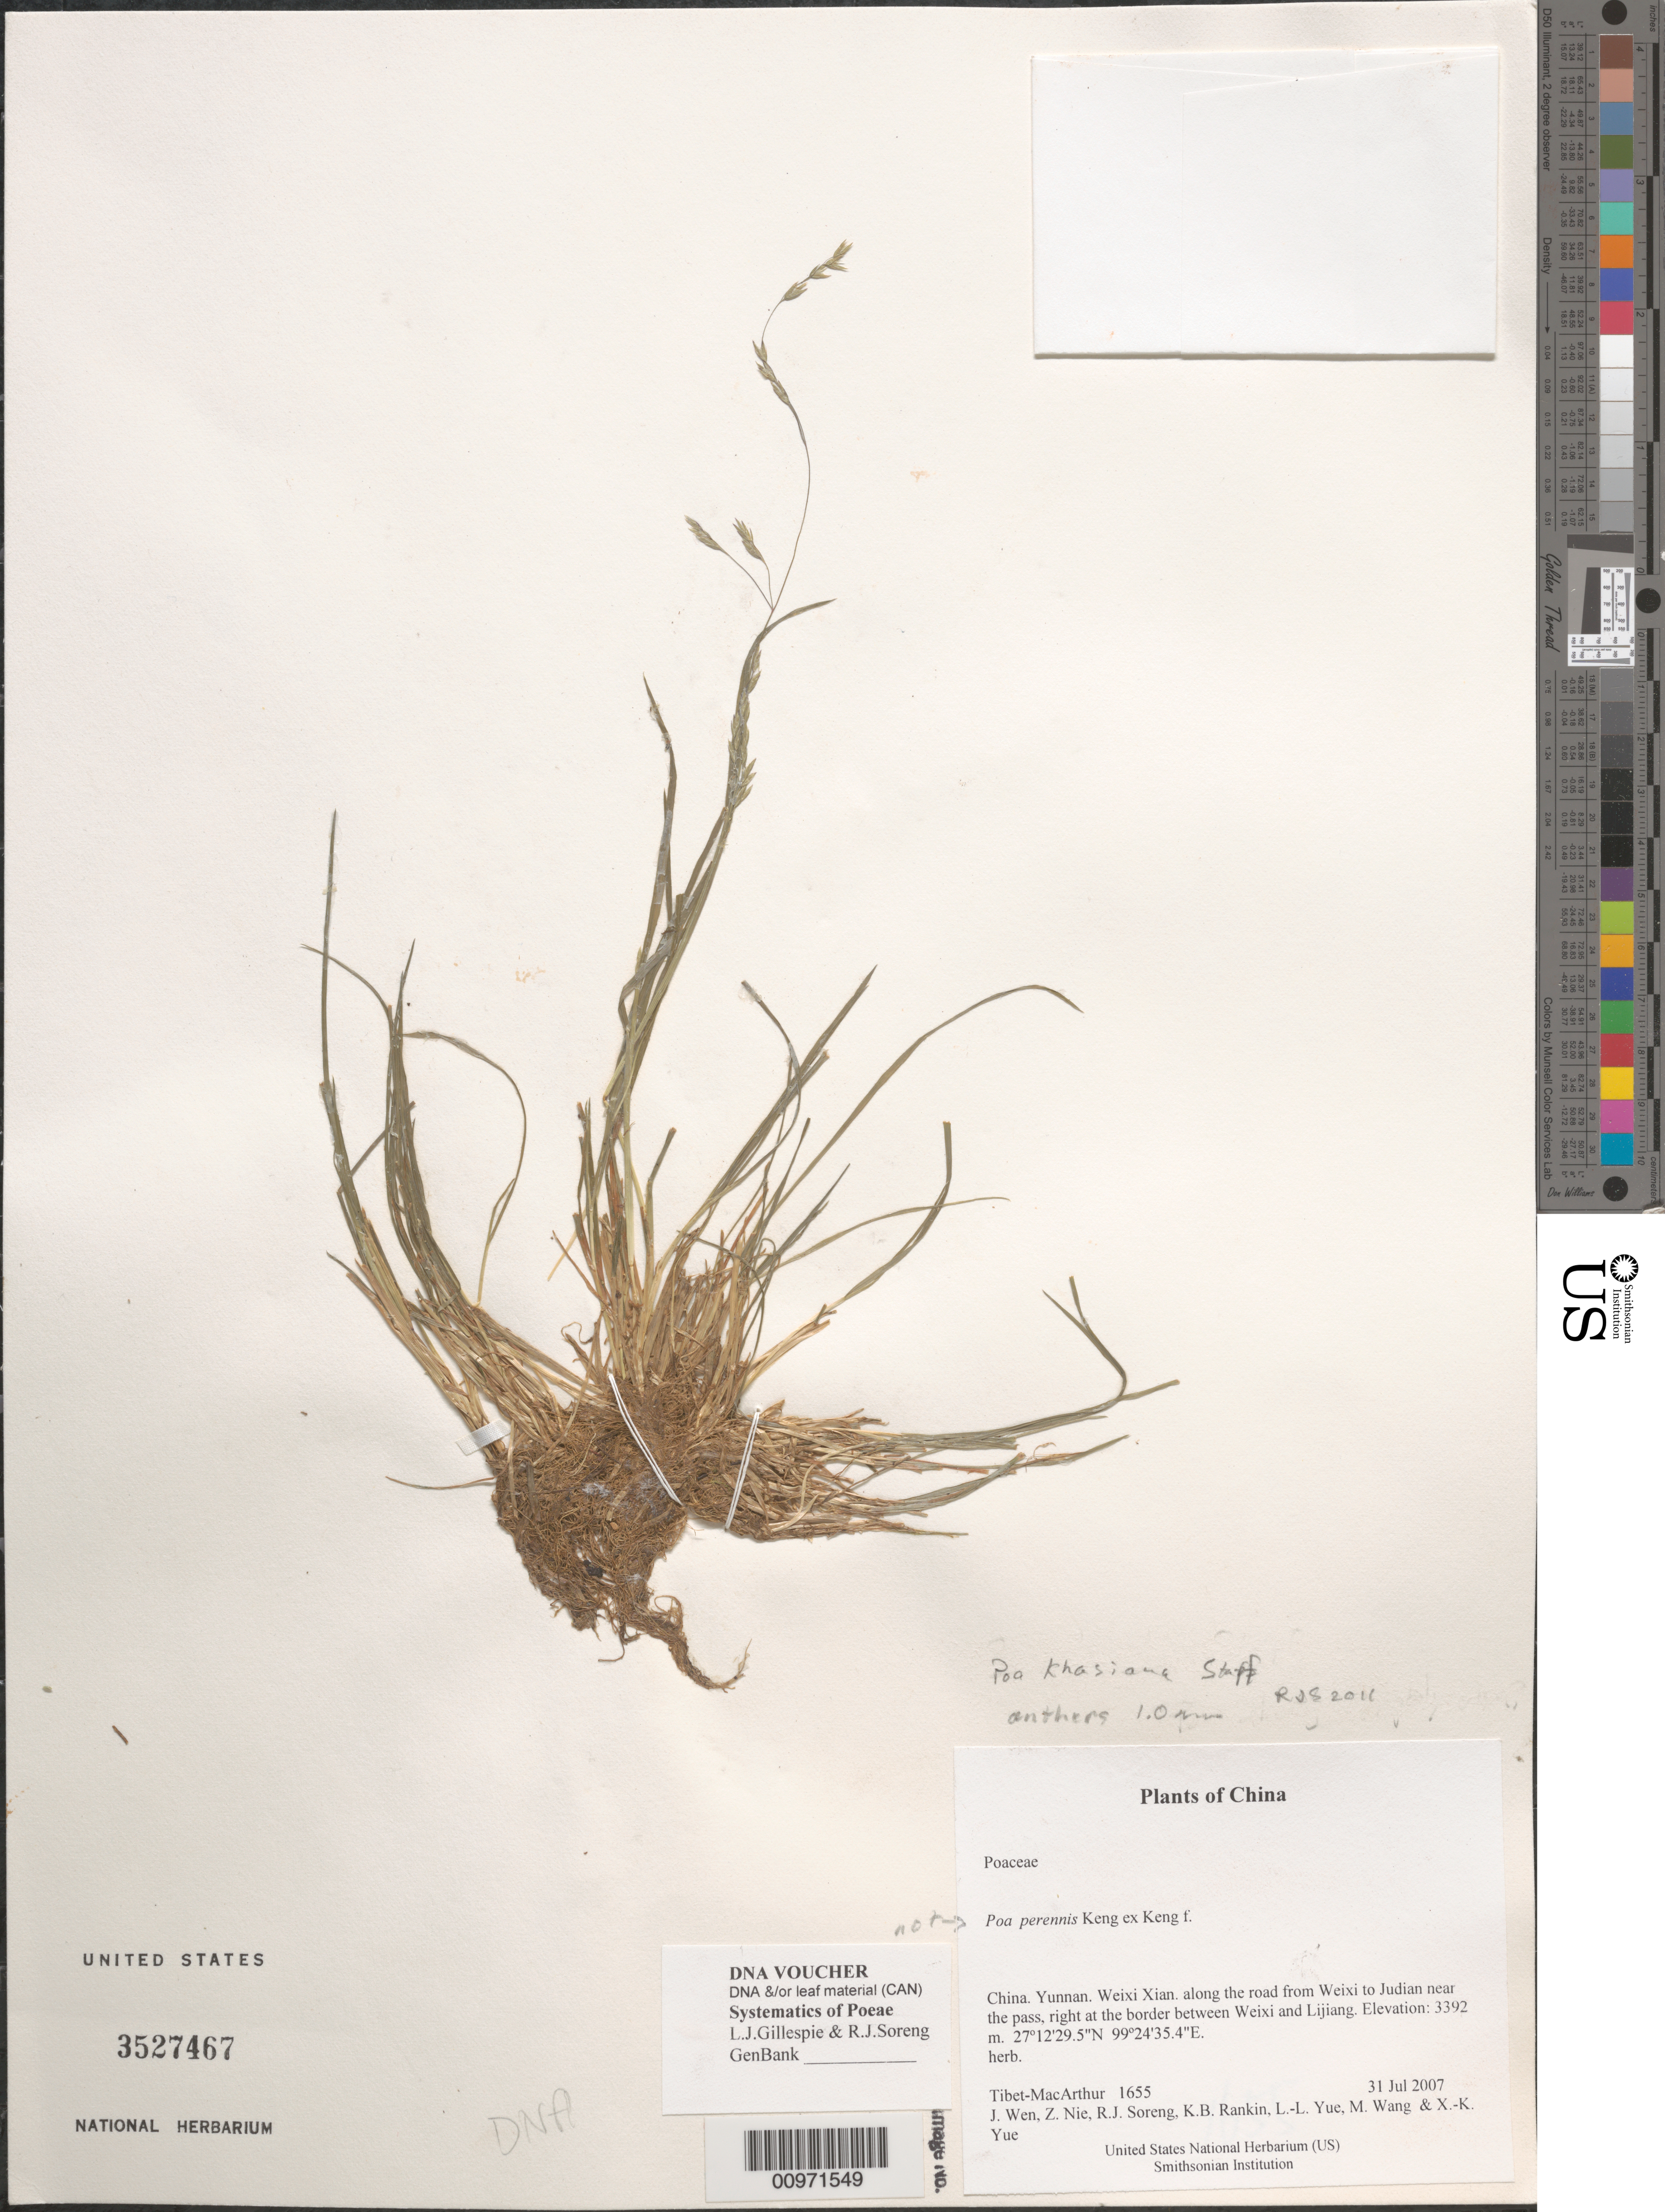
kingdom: Plantae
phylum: Tracheophyta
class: Liliopsida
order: Poales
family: Poaceae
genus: Poa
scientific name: Poa khasiana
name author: Stapf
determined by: Soreng, Robert J., Research Associate (BOT), Smithsonian Institution - National Museum of Natural History (UNITED STATES)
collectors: Tibet-MacArthur, J. Wen, Z. Nie, R. J. Soreng, K. Rankin, L. Yue, M. Wang & X. Yue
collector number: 1655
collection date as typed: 31 Jul 2007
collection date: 2007-07-31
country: China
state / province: Yunnan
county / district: Weixi Xian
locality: along the road from Weixi to Judian near the pass, right at the border between Weixi and Lijiang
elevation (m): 3392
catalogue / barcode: US 3527467